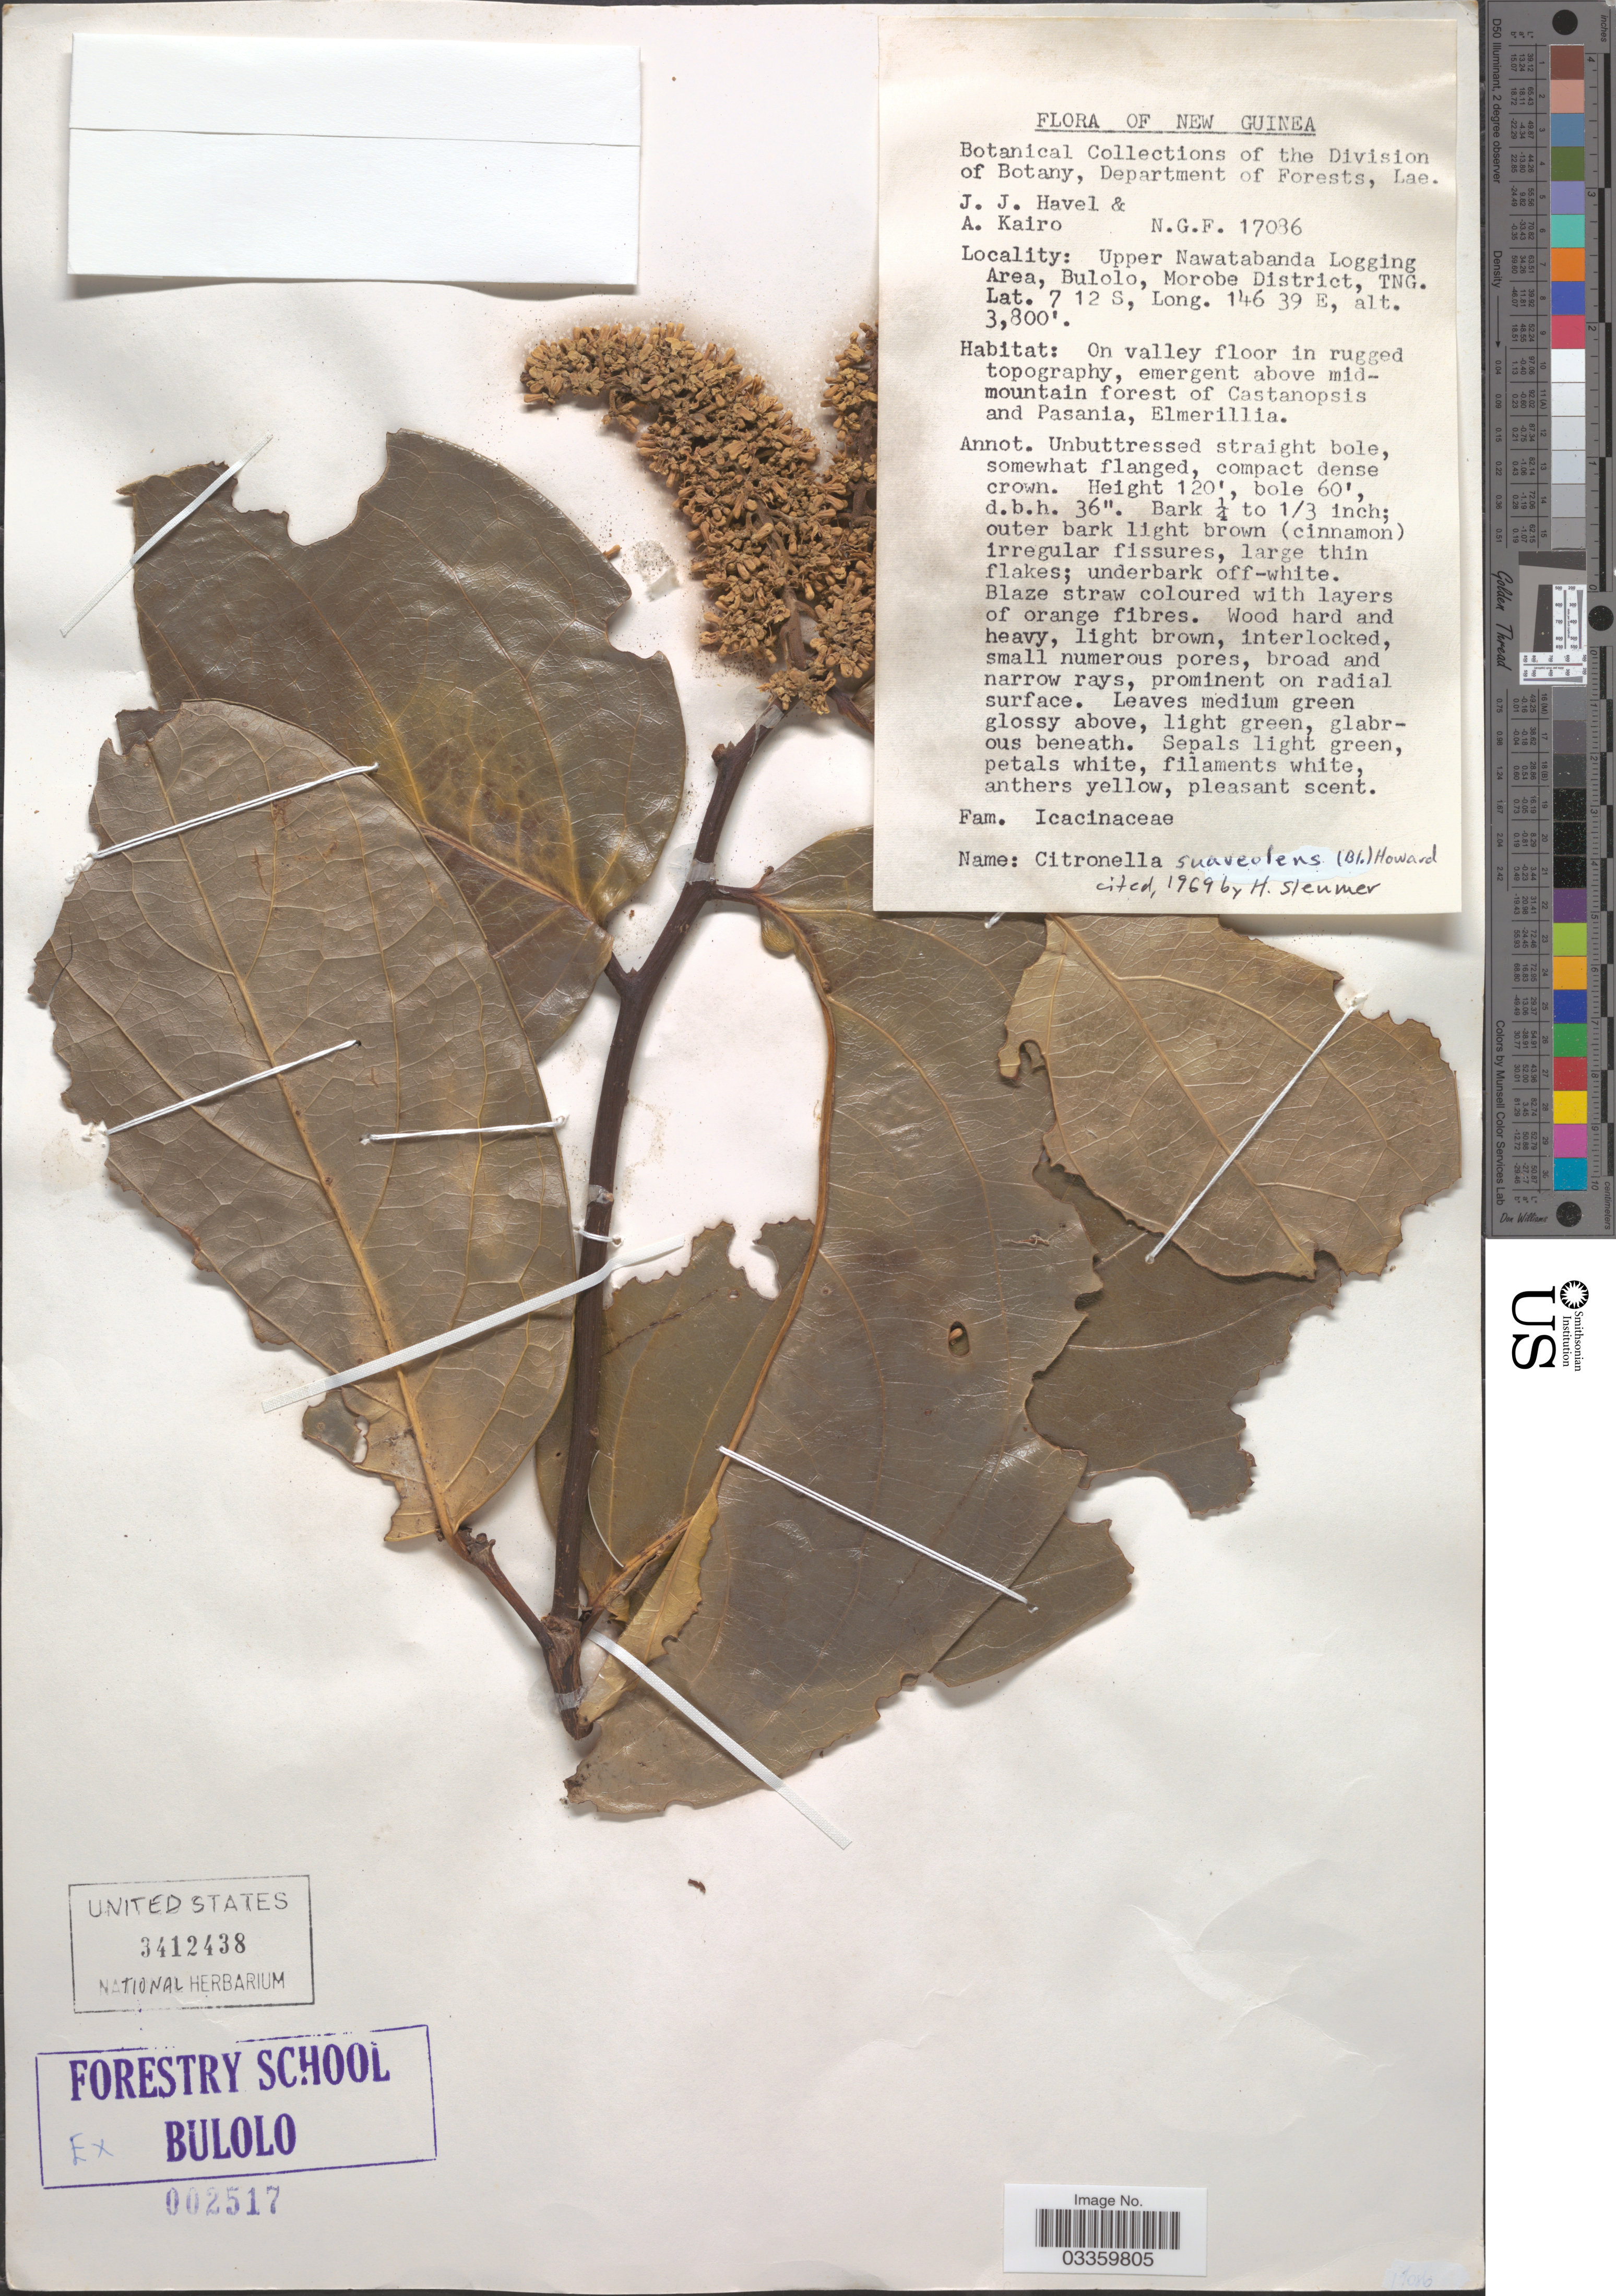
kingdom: Plantae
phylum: Tracheophyta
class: Magnoliopsida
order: Cardiopteridales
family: Cardiopteridaceae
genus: Citronella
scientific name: Citronella suaveolens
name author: (Blume) R.A. Howard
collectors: J. Havel & A. Kairo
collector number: N.G.F. 17086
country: Papua New Guinea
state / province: Morobe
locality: New Guinea. Upper Nawatabanda Logging Area, Bulolo, Morobe District, TNG.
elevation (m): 1158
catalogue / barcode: US 3412438